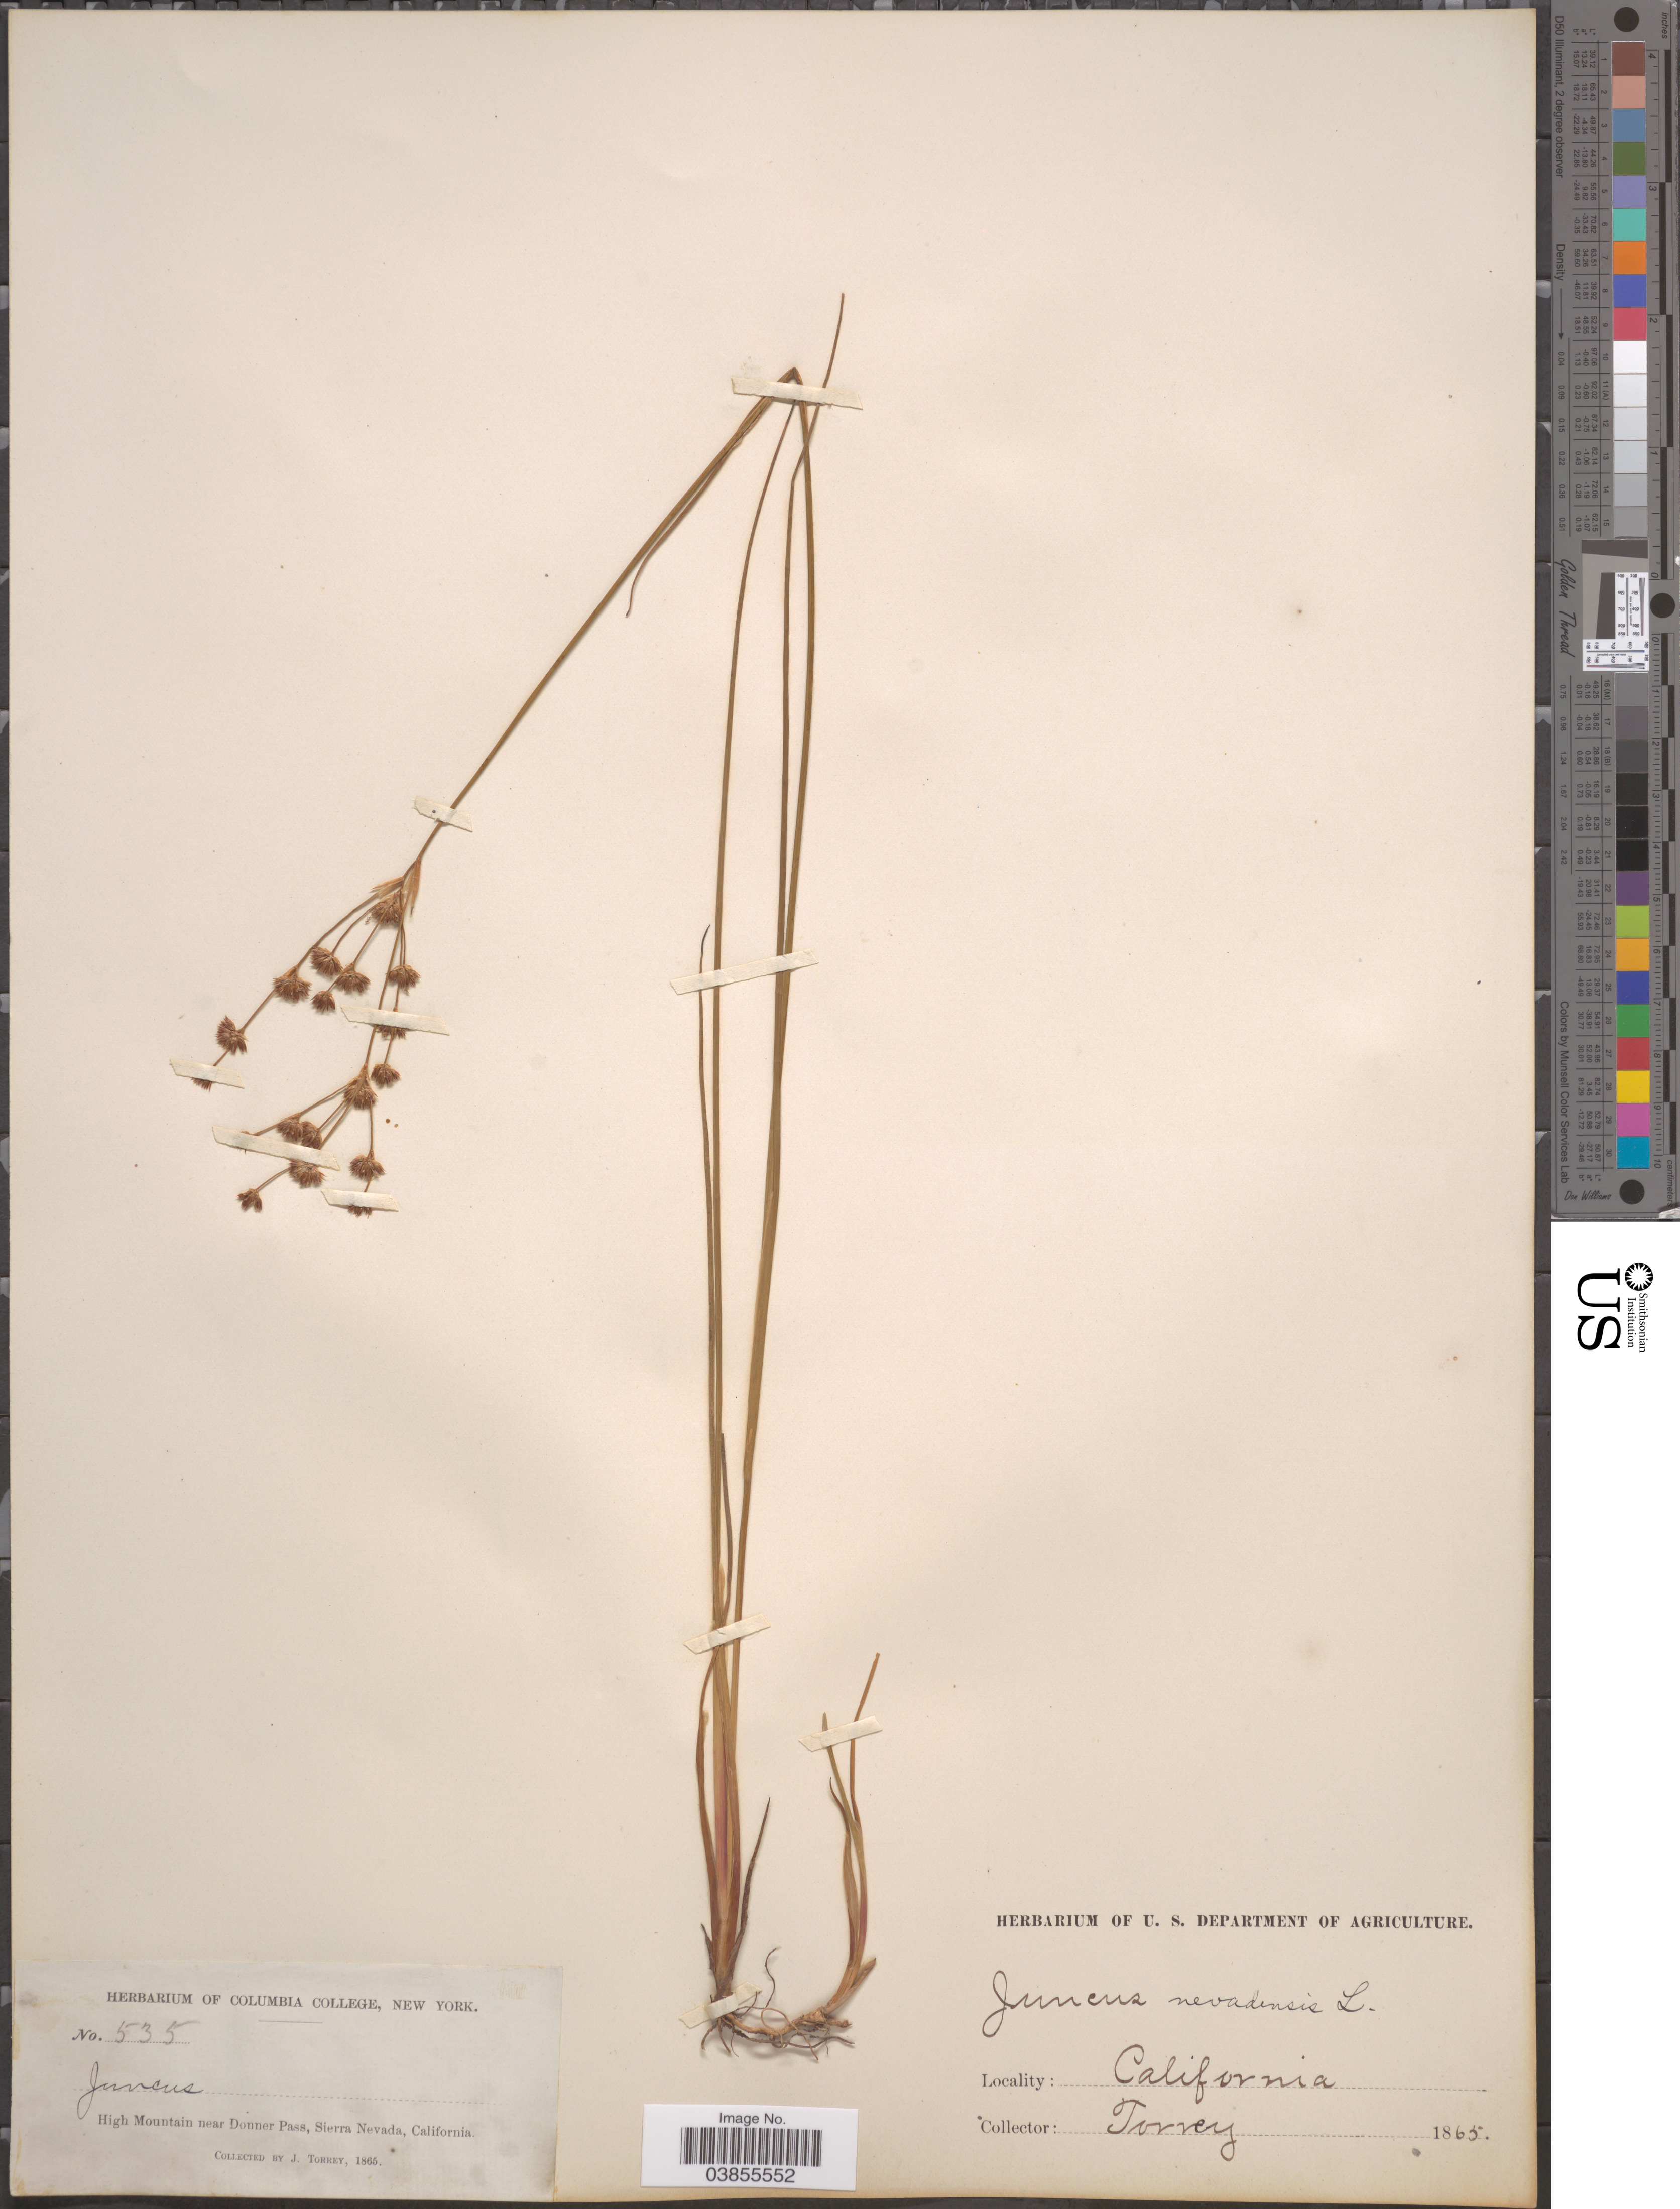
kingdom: Plantae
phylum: Tracheophyta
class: Liliopsida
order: Poales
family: Juncaceae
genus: Juncus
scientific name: Juncus nevadensis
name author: S. Watson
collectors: J. Torrey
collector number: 535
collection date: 1865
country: United States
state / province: California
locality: High Mountain near Donner Pass, Sierra Nevada.